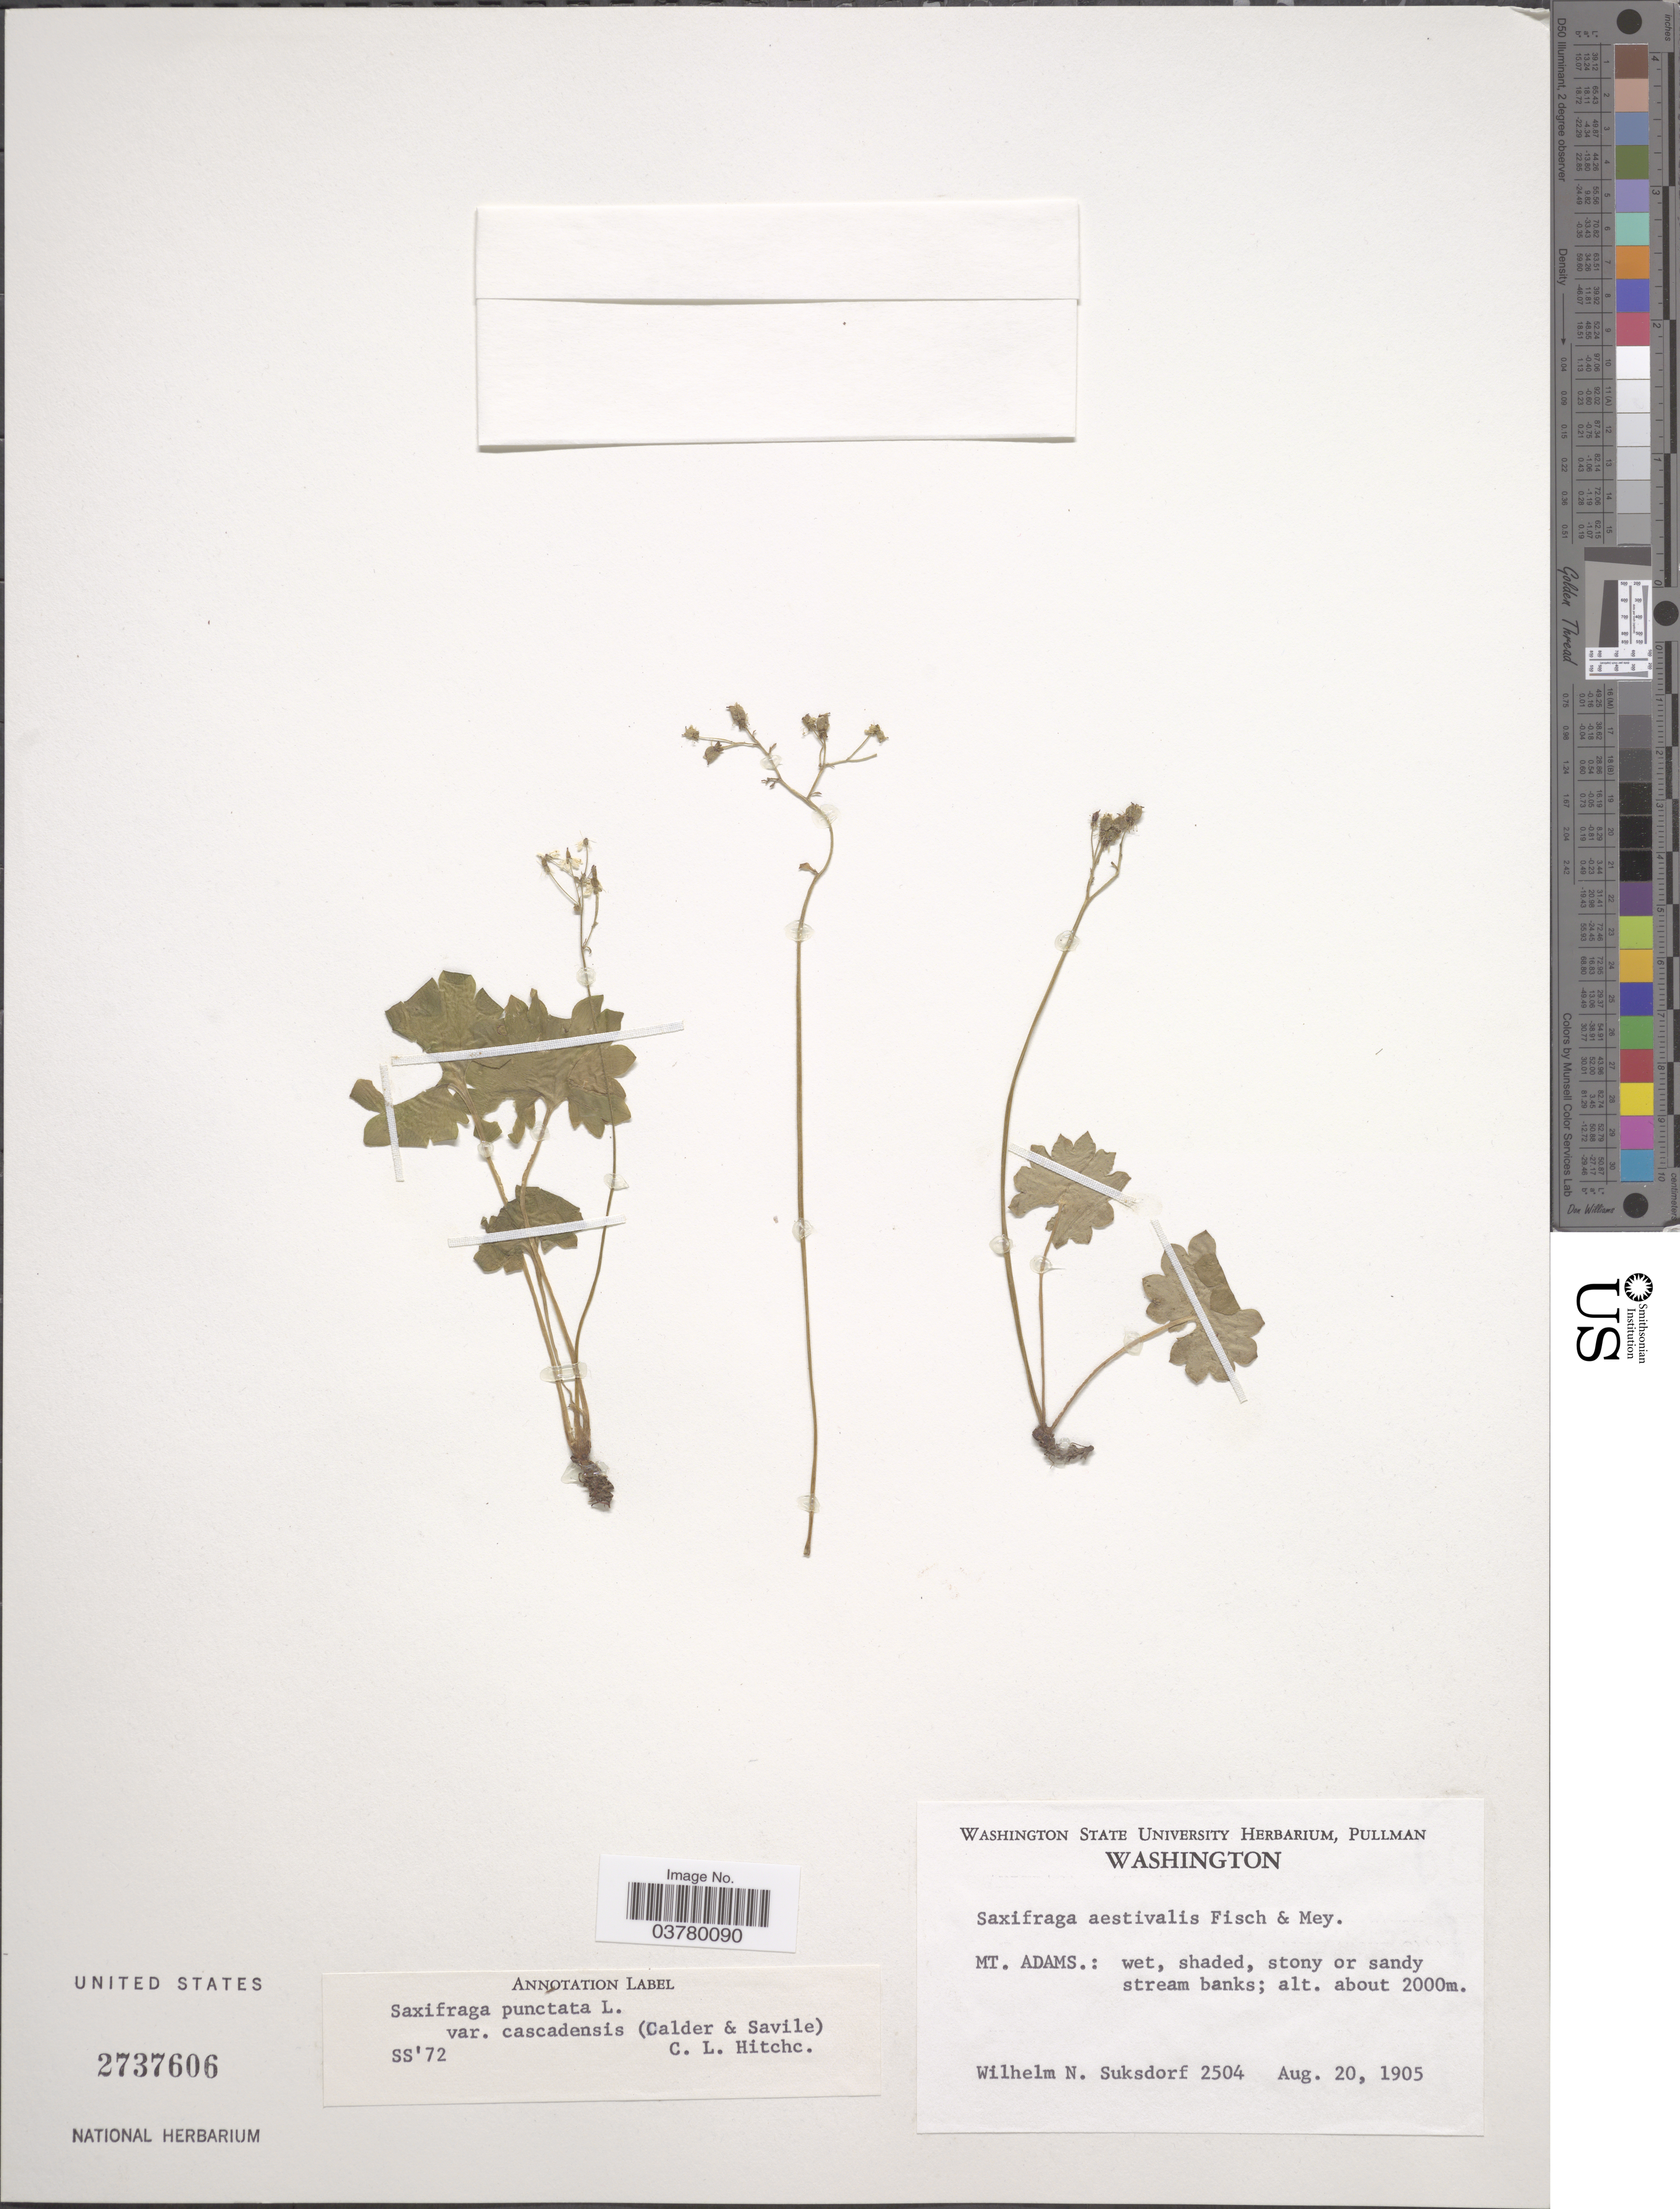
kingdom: Plantae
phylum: Tracheophyta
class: Magnoliopsida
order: Saxifragales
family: Saxifragaceae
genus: Micranthes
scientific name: Micranthes nelsoniana var. cascadensis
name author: (Calder & Savile) Gornall & H. Ohba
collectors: W. N. Suksdorf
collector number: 2504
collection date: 1905-08-20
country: United States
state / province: Washington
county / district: Yakima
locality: Mt. Adams.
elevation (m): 2000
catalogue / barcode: US 2737606